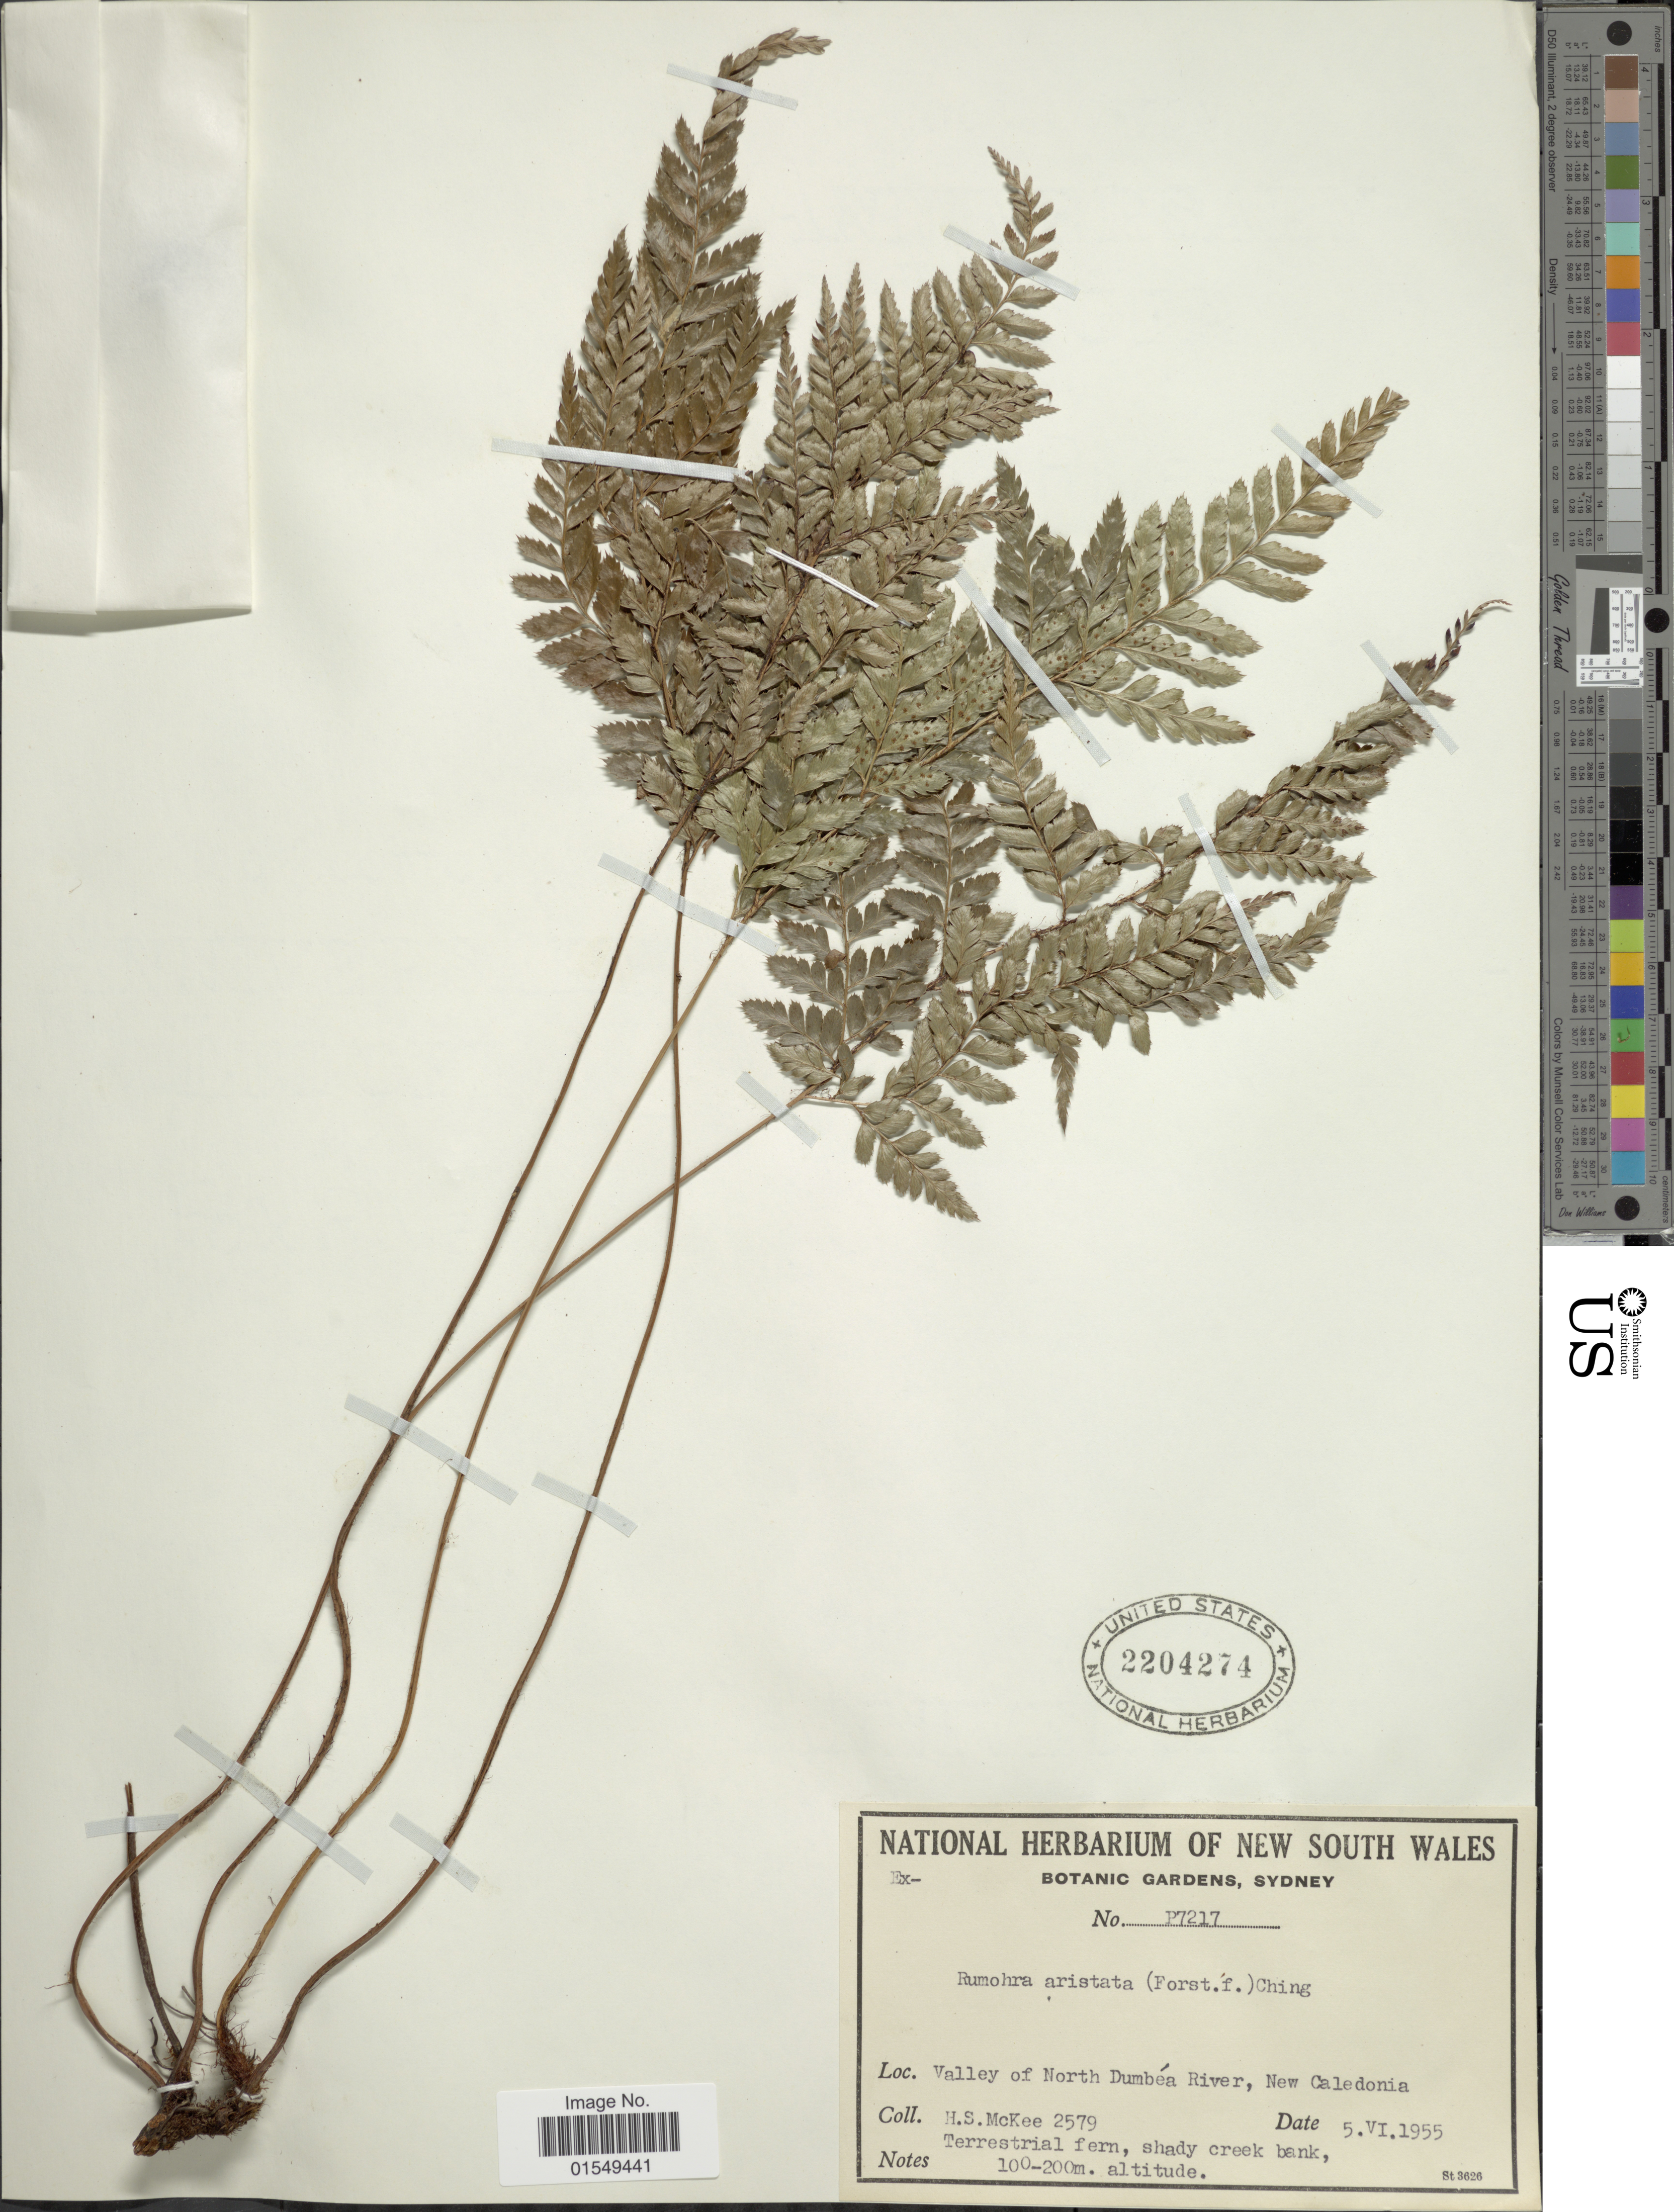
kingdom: Plantae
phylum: Tracheophyta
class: Polypodiopsida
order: Polypodiales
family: Dryopteridaceae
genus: Arachniodes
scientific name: Arachniodes aristata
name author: (G. Forst.) Tindale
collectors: H. S. McKee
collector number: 2579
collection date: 1955-06-05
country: New Caledonia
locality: Valley of North Dumbea River, New Caledonia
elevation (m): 100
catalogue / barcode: US 2204274